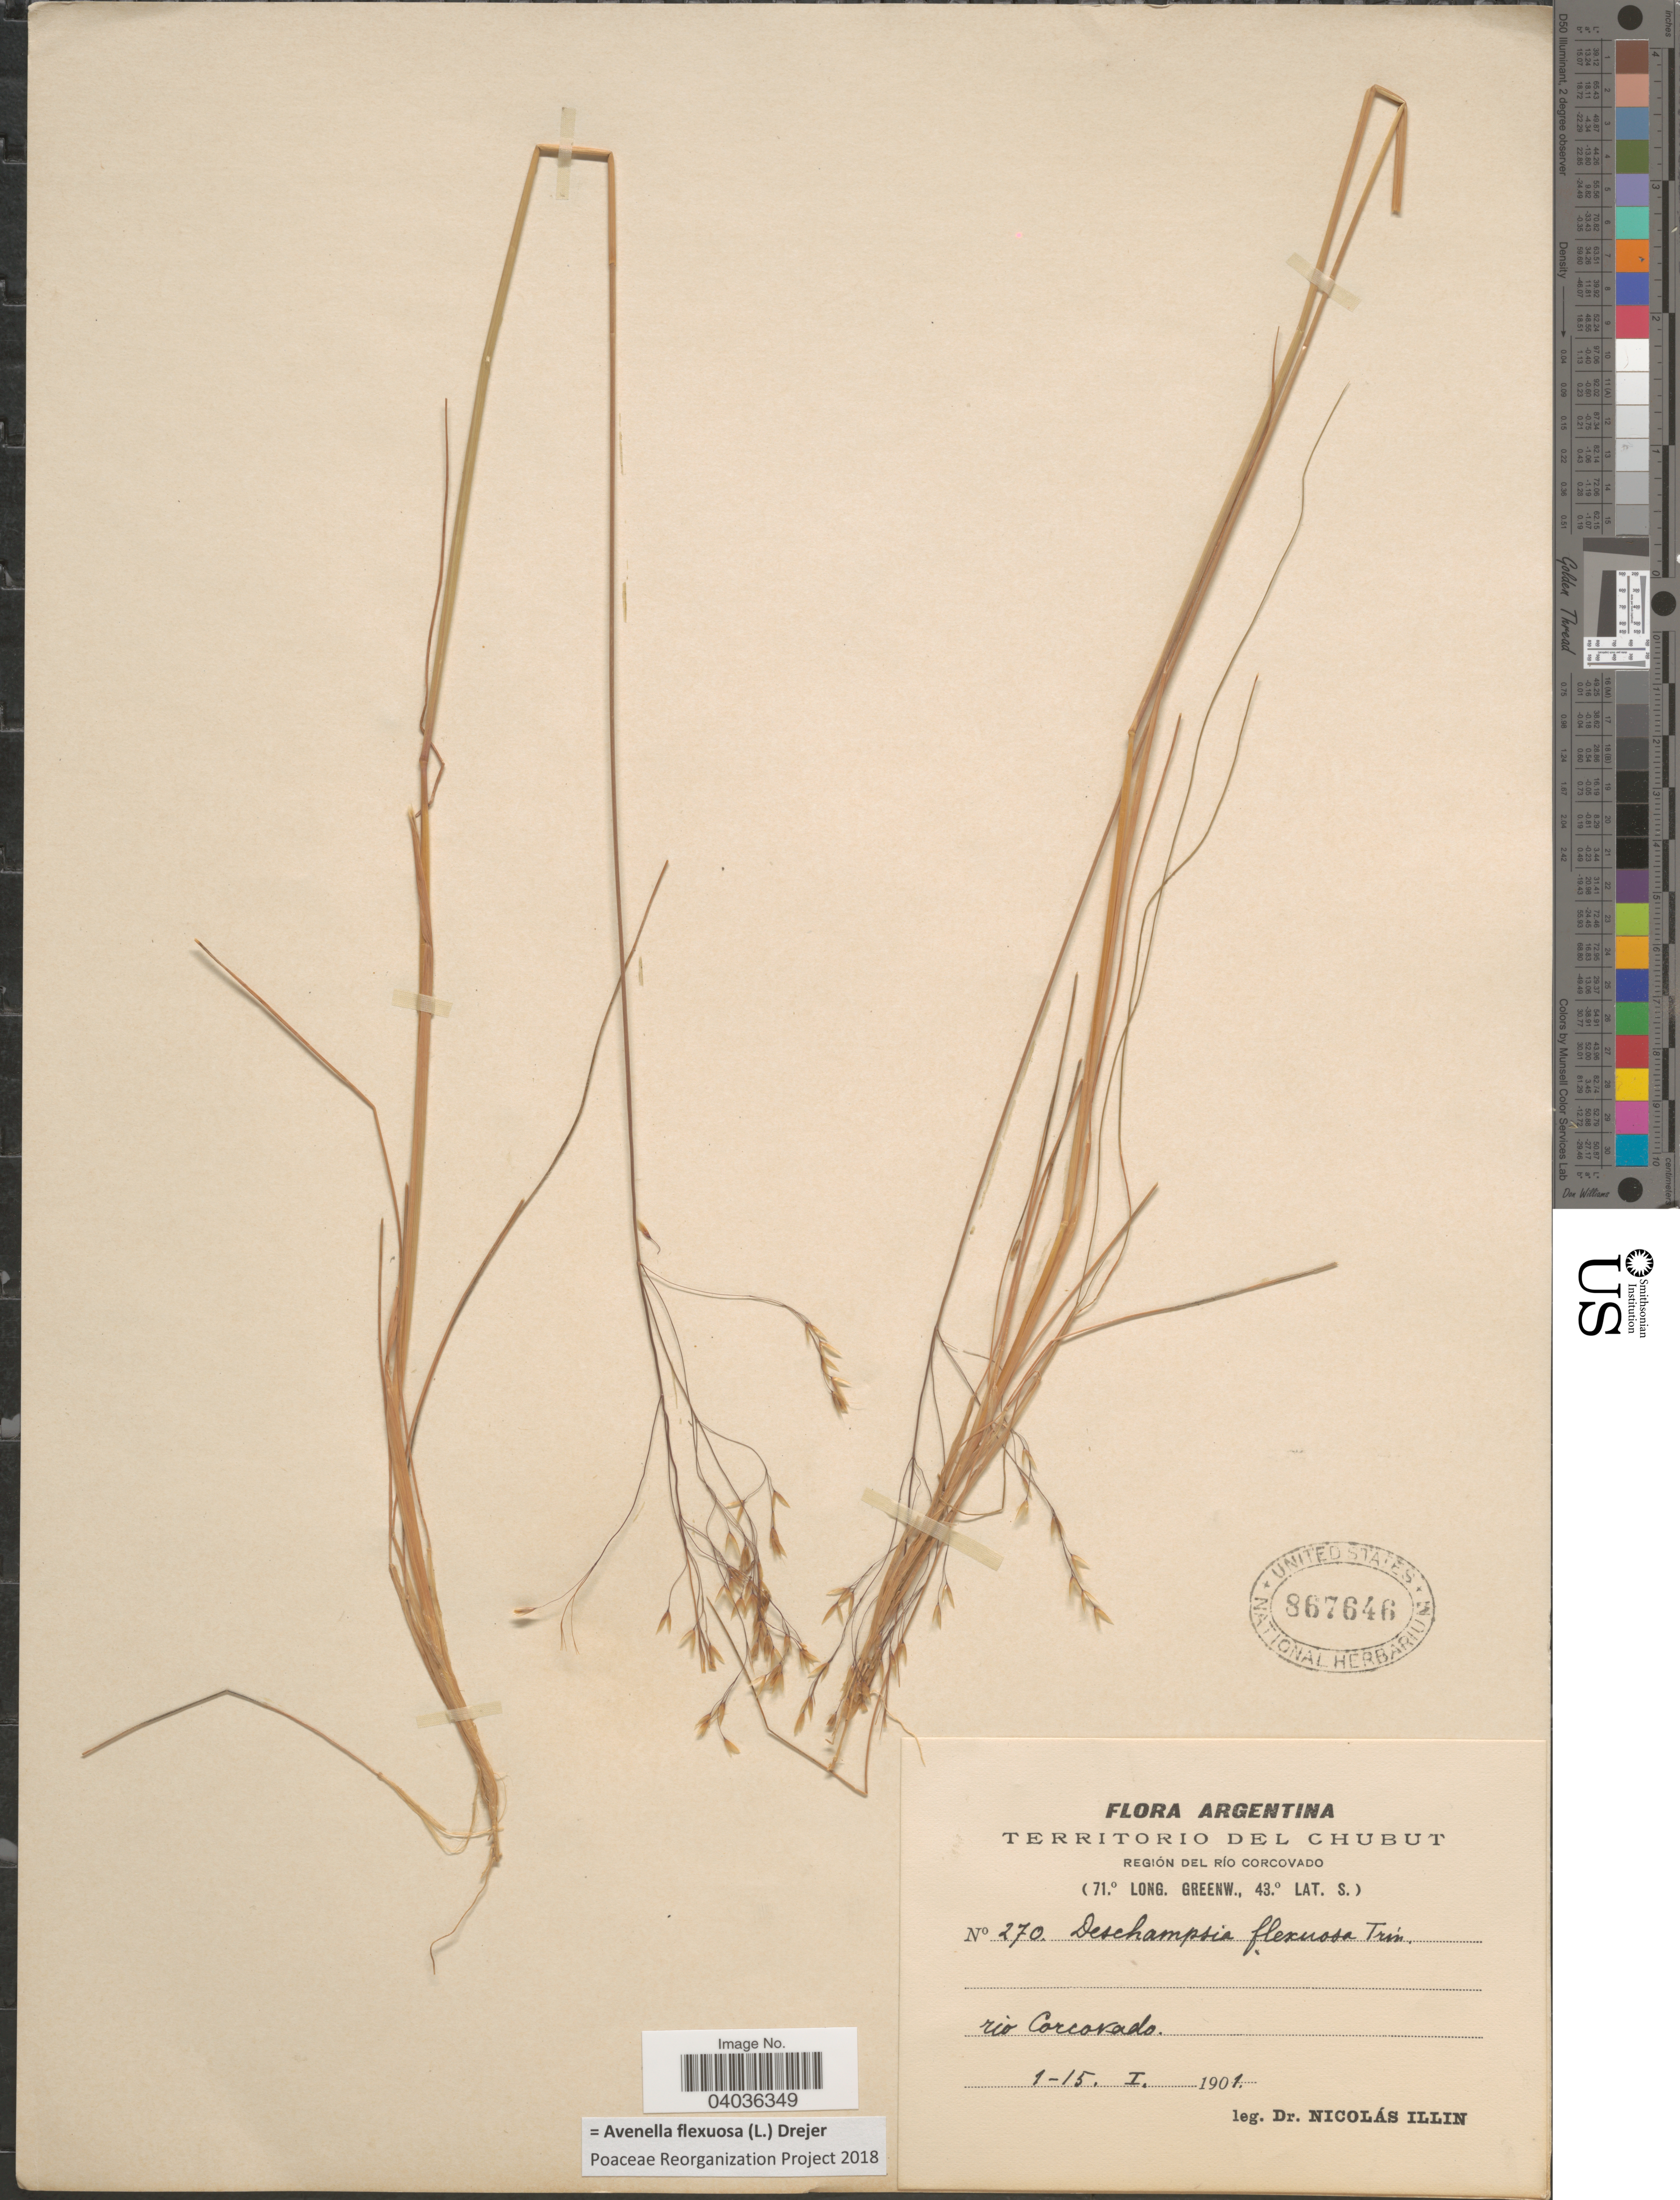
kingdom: Plantae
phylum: Tracheophyta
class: Liliopsida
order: Poales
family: Poaceae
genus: Avenella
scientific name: Avenella flexuosa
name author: (L.) Drejer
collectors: N. Illin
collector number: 270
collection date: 1901-01-01/1901-01-15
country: Argentina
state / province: Chubut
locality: Región del Río Corcovado. Rio Corcovado.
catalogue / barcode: US 867646